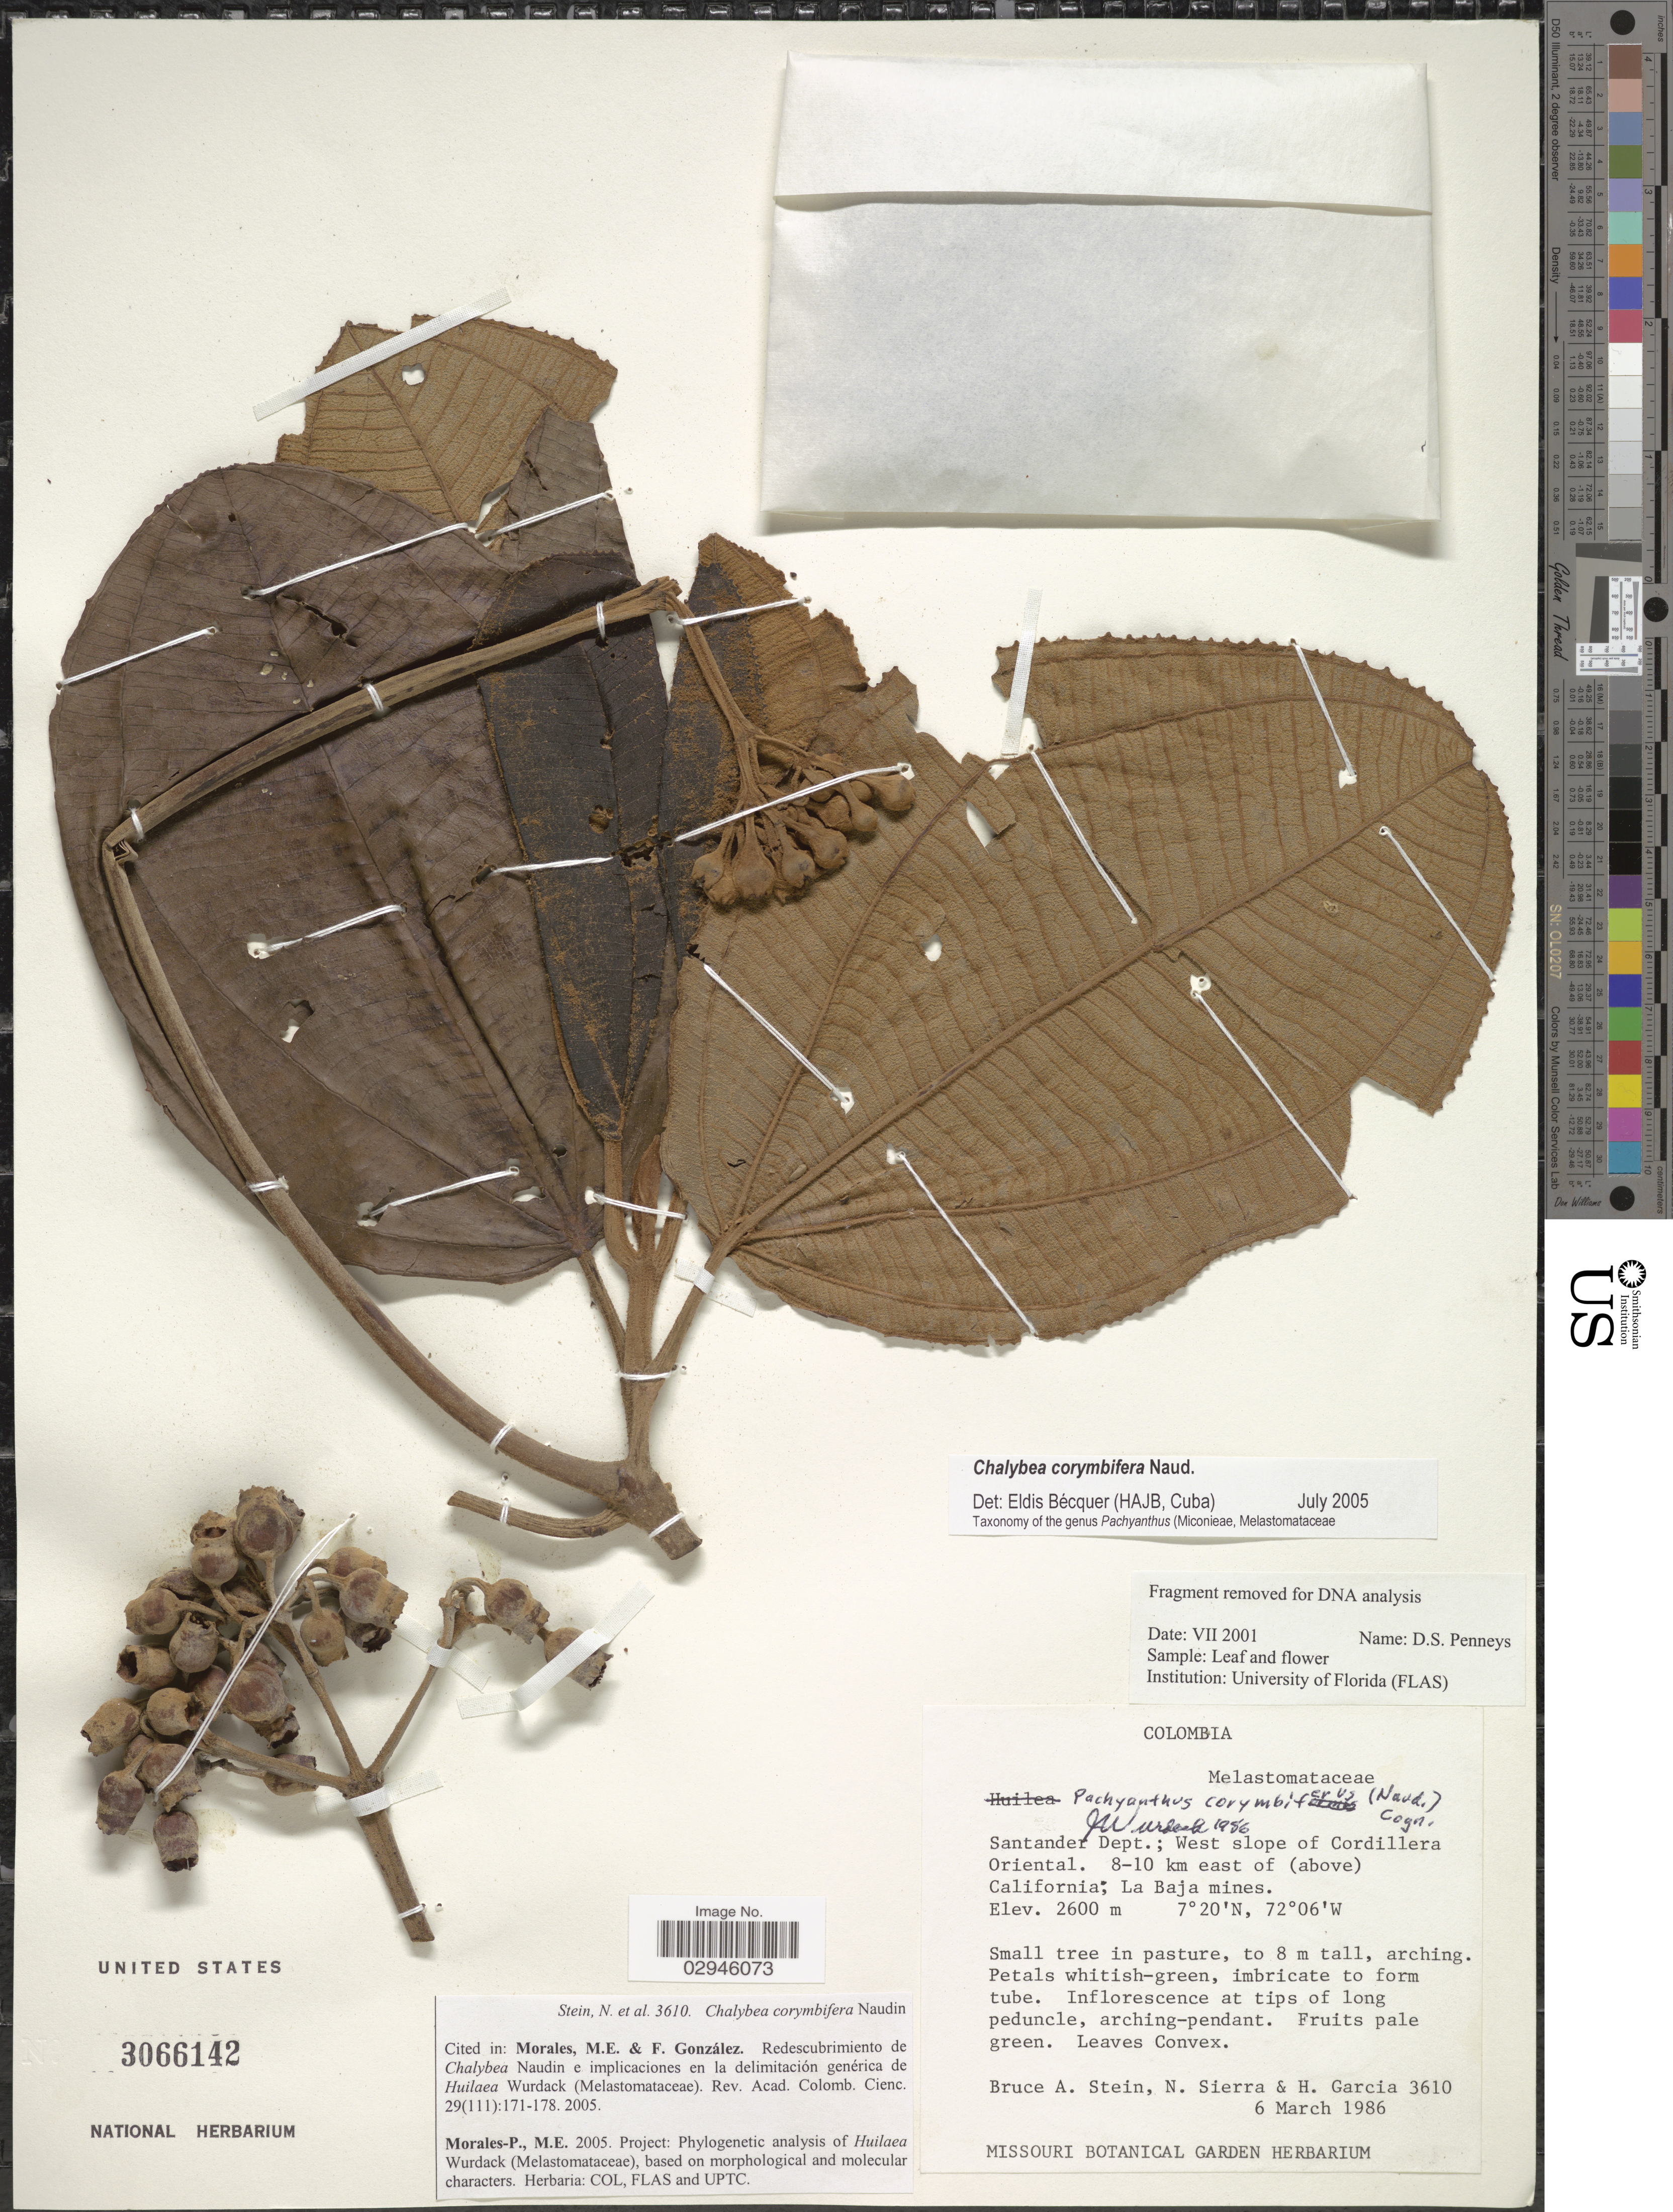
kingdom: Plantae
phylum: Tracheophyta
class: Magnoliopsida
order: Myrtales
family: Melastomataceae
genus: Pachyanthus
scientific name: Pachyanthus corymbiferus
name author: Cogn.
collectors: B. A. Stein, N. Sierra & H. Garcia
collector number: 3610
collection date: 1986-03-06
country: Colombia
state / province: Santander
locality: Santander Dept.; West slope of Cordillera Oriental. 8-10 km east of Cordillera Oriental. 8-10 km east of (above) California; La Baja mines.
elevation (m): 2600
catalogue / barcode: US 3066142